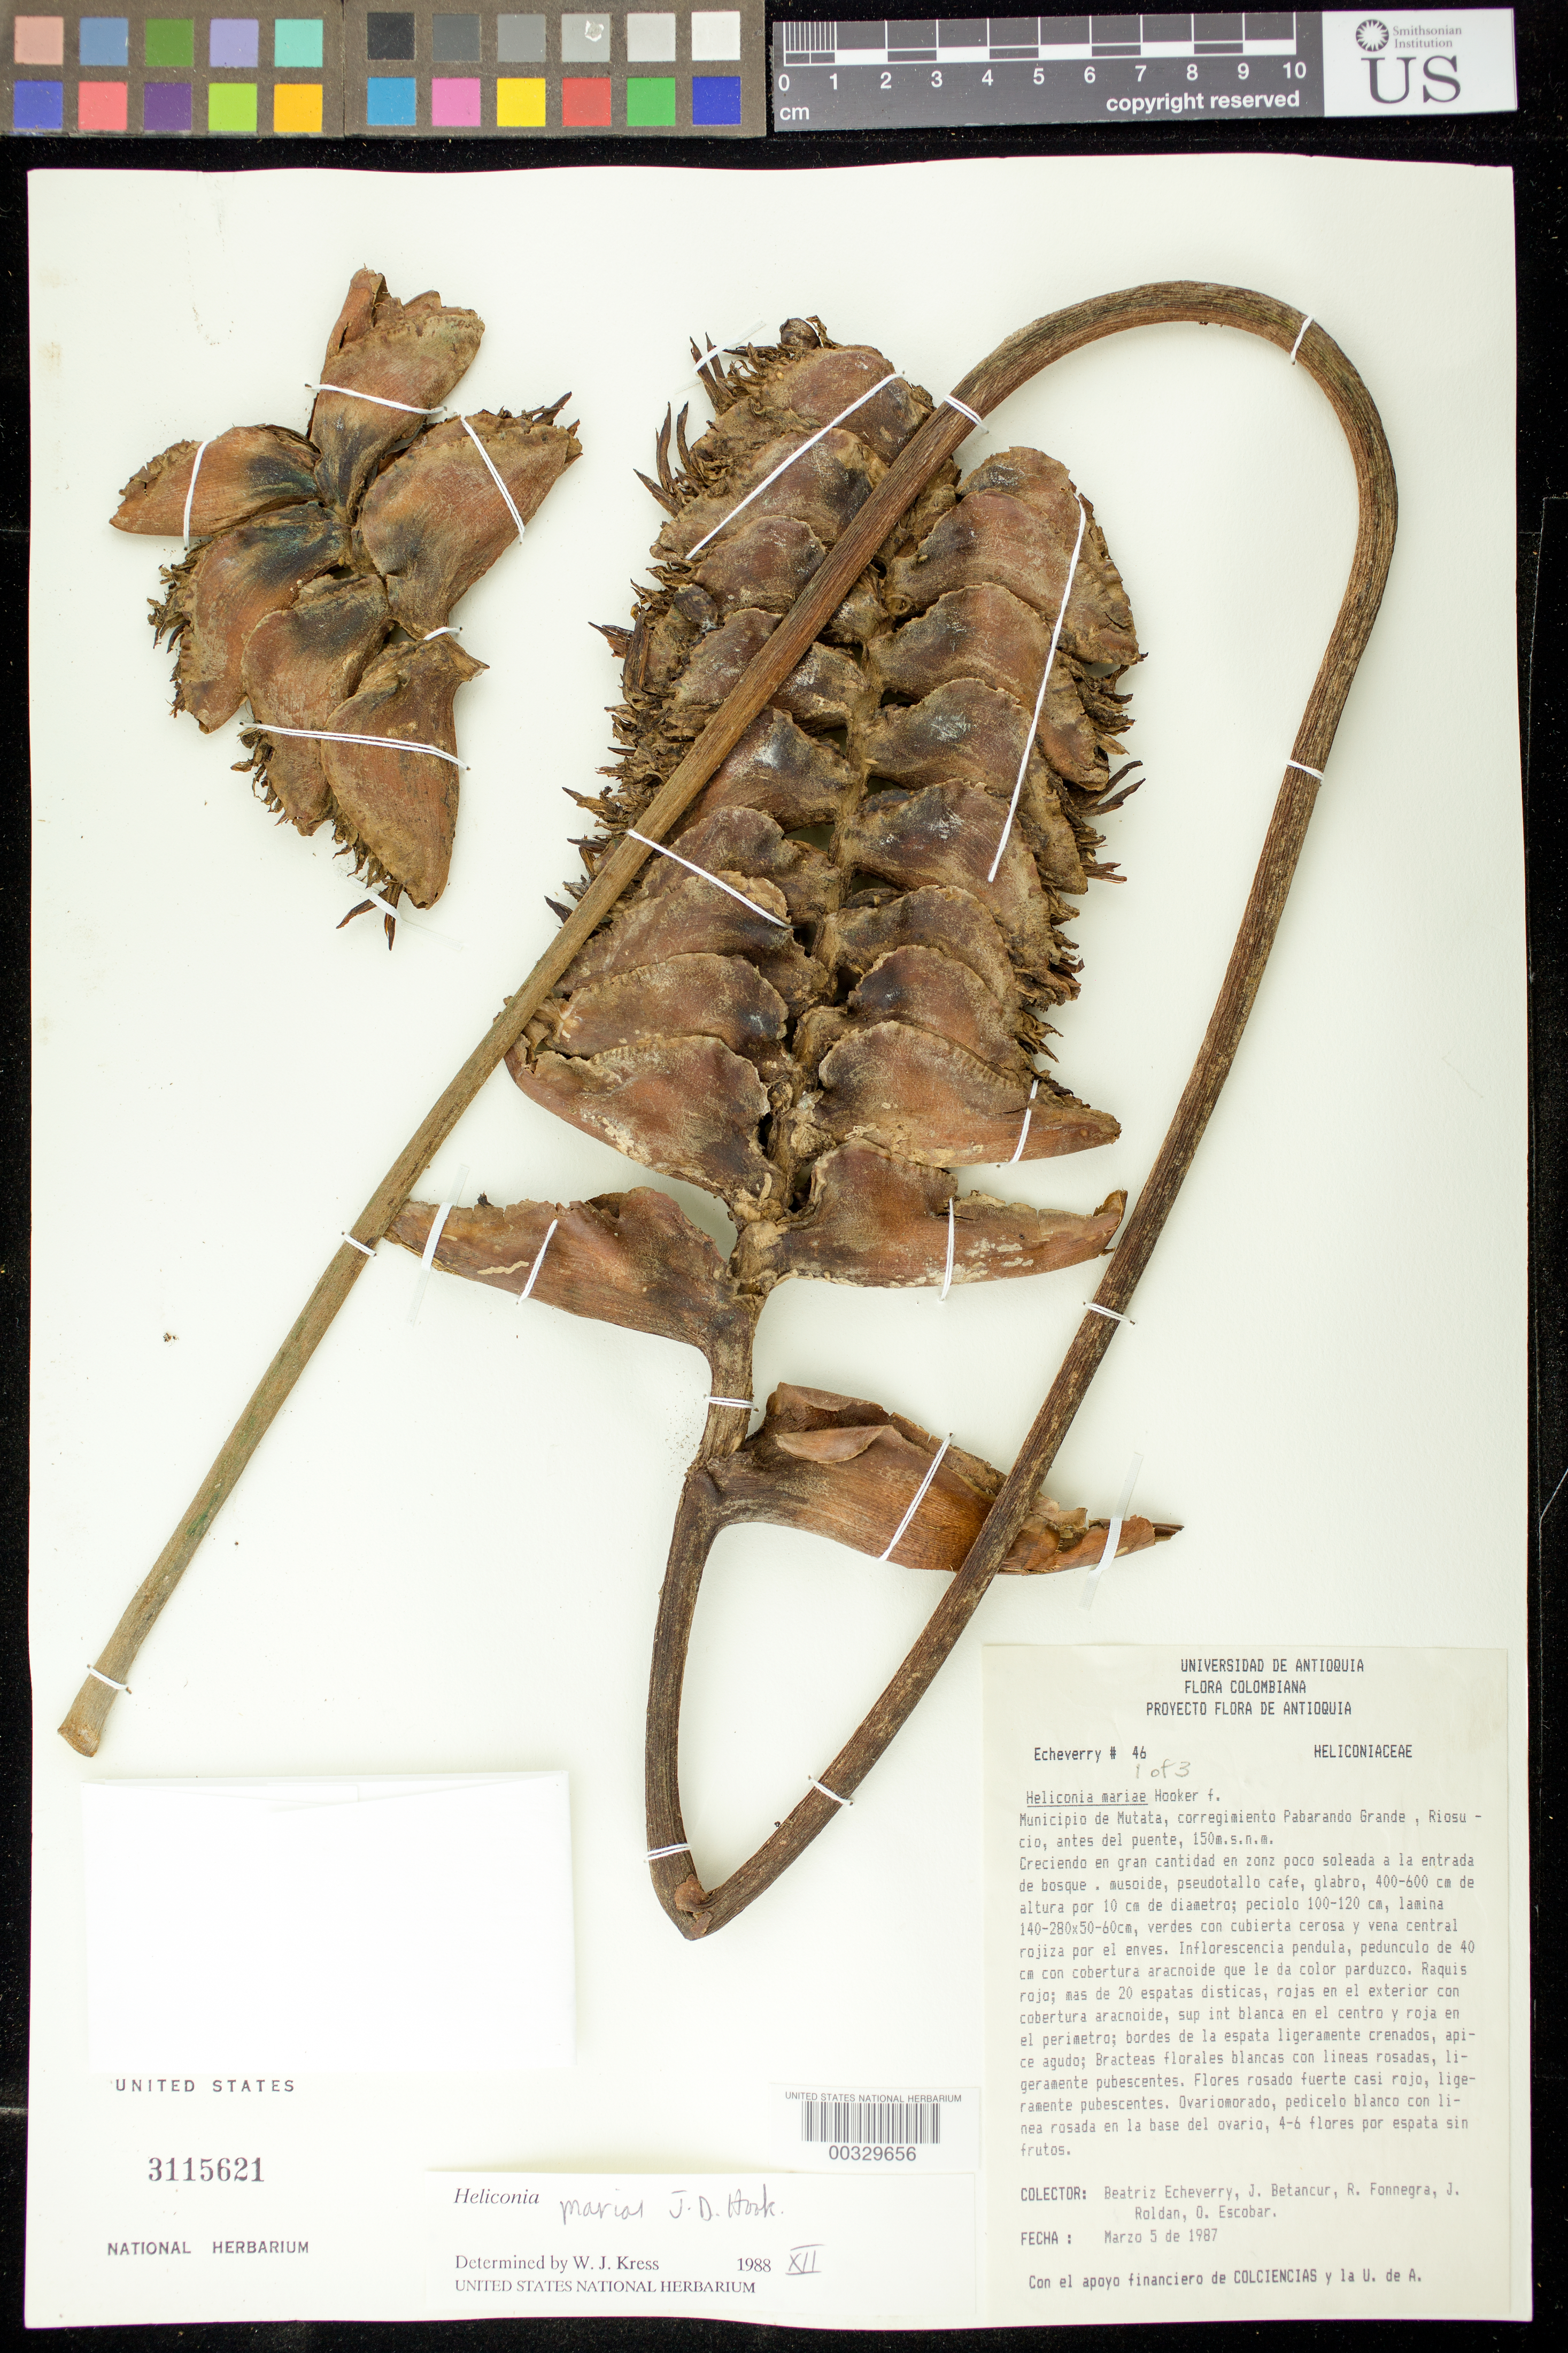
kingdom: Plantae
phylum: Tracheophyta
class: Liliopsida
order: Zingiberales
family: Heliconiaceae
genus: Heliconia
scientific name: Heliconia mariae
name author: Hook. f.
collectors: B. Echeverry, J. C. Betancur, R. Fonnegra G., F. J. Roldán & O. D. Escobar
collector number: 46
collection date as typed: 05 Mar 1987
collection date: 1987-03-05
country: Colombia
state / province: Antioquia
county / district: Mutatá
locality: Mun of Mutata, Corregimiento Pavarando Grande, Rio Sucio, before the bridge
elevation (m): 150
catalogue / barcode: US 3115621